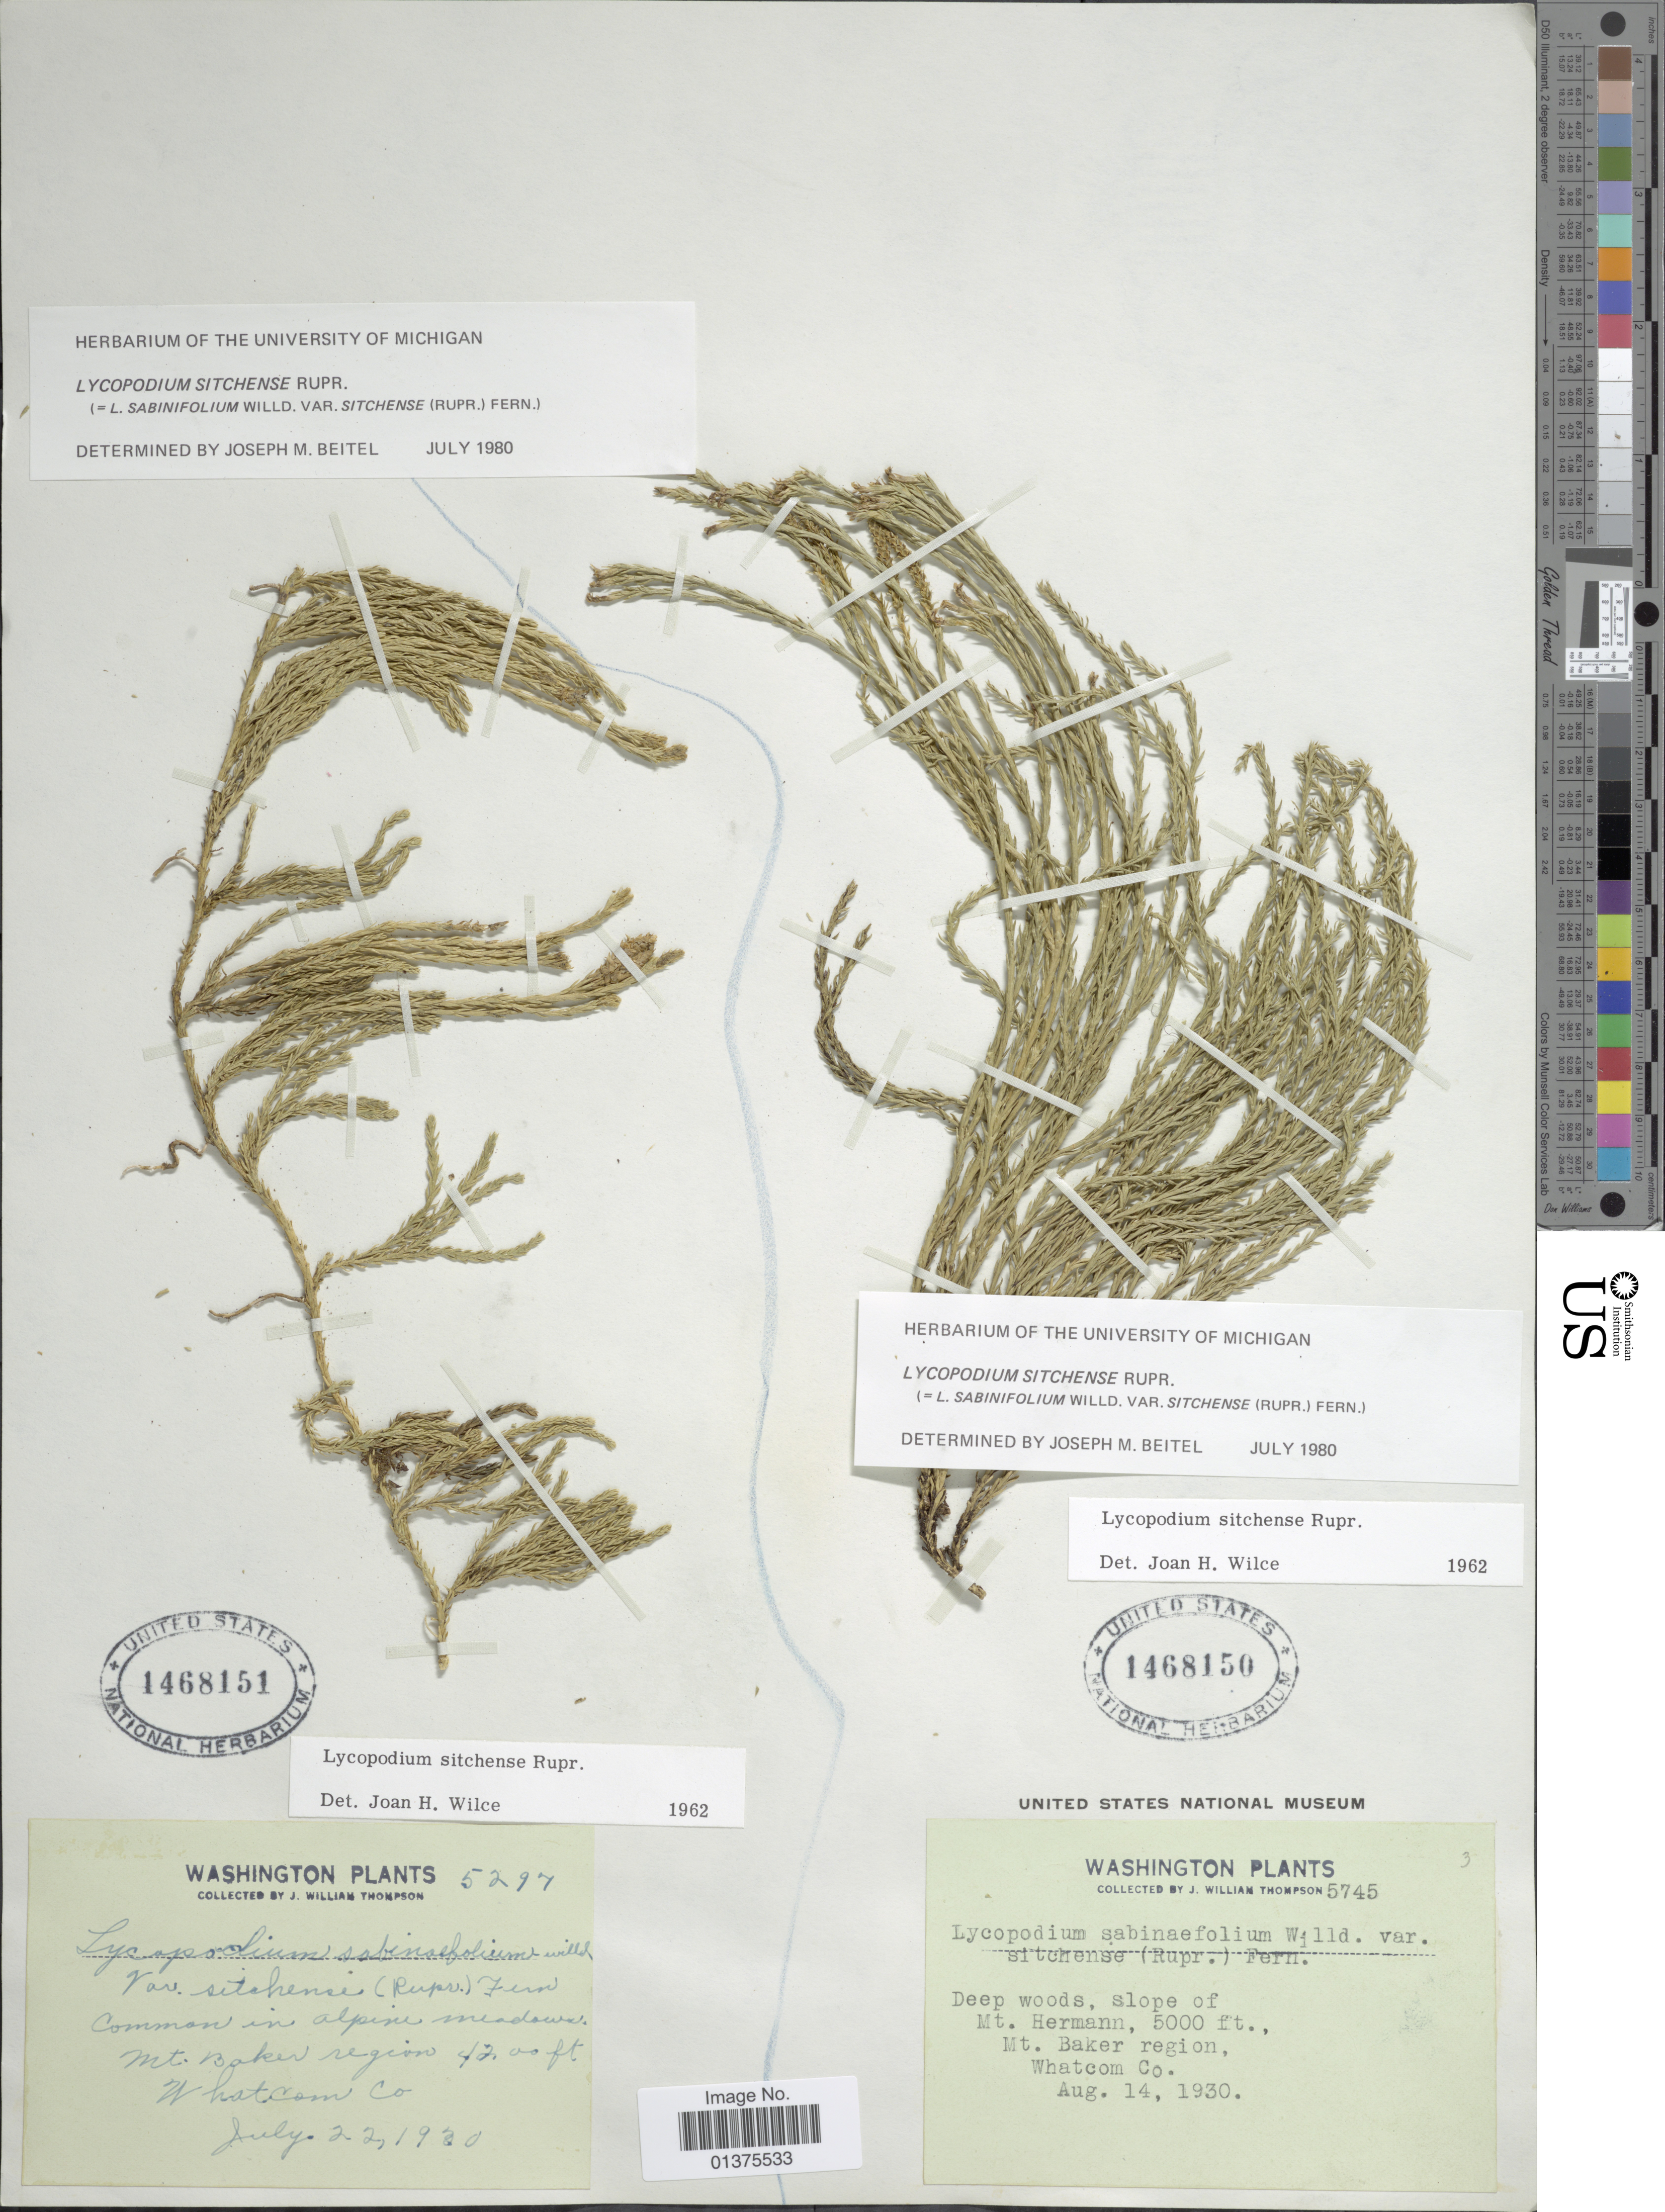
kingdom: Plantae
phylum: Tracheophyta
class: Lycopodiopsida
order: Lycopodiales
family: Lycopodiaceae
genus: Diphasiastrum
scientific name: Diphasiastrum sitchense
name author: (Rupr.) Holub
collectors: J. W. Thompson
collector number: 5297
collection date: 1930-07-22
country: United States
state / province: Washington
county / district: Whatcom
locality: Mt. Baker region, Whatcom Co.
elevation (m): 1280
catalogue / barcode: US 1468151-2